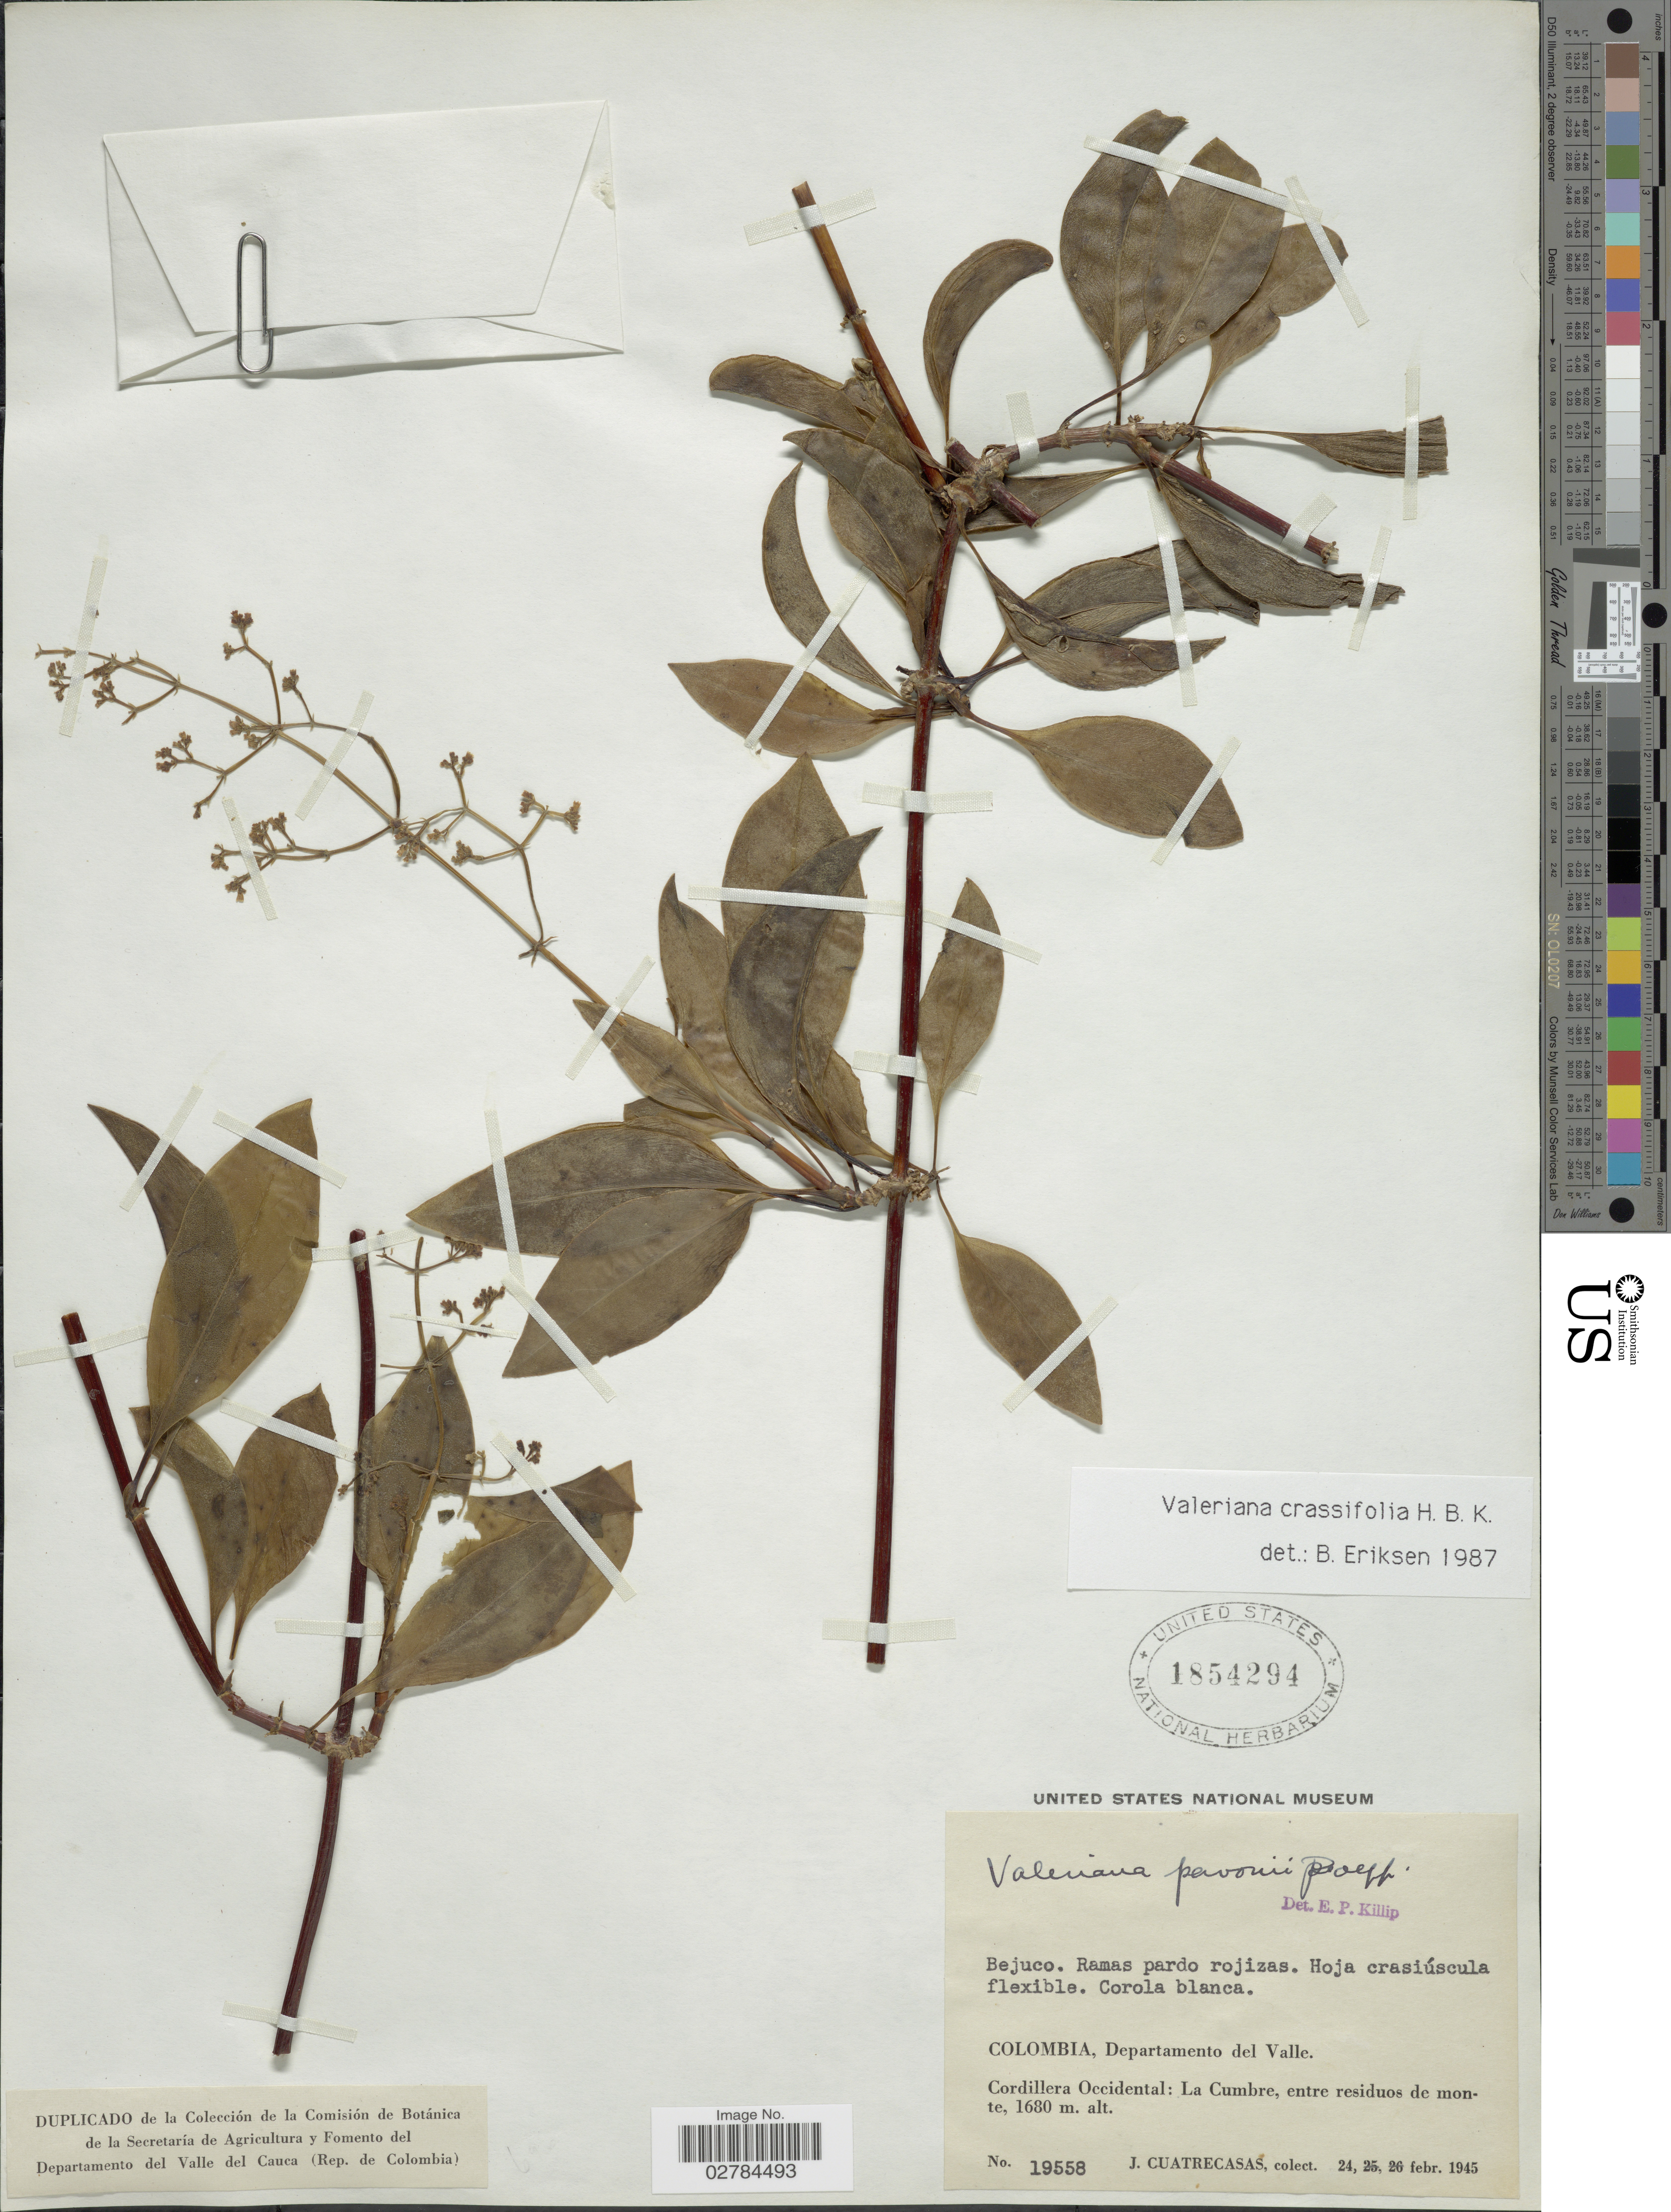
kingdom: Plantae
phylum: Tracheophyta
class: Magnoliopsida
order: Dipsacales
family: Caprifoliaceae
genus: Valeriana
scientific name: Valeriana crassifolia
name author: Kunth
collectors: J. Cuatrecasas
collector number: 19558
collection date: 1945-02-24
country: Colombia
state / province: Valle del Cauca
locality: Departamento del Valle. Cordillera Occidental: La Cumbre, entre residuos de monte.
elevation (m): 1680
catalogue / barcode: US 1854294